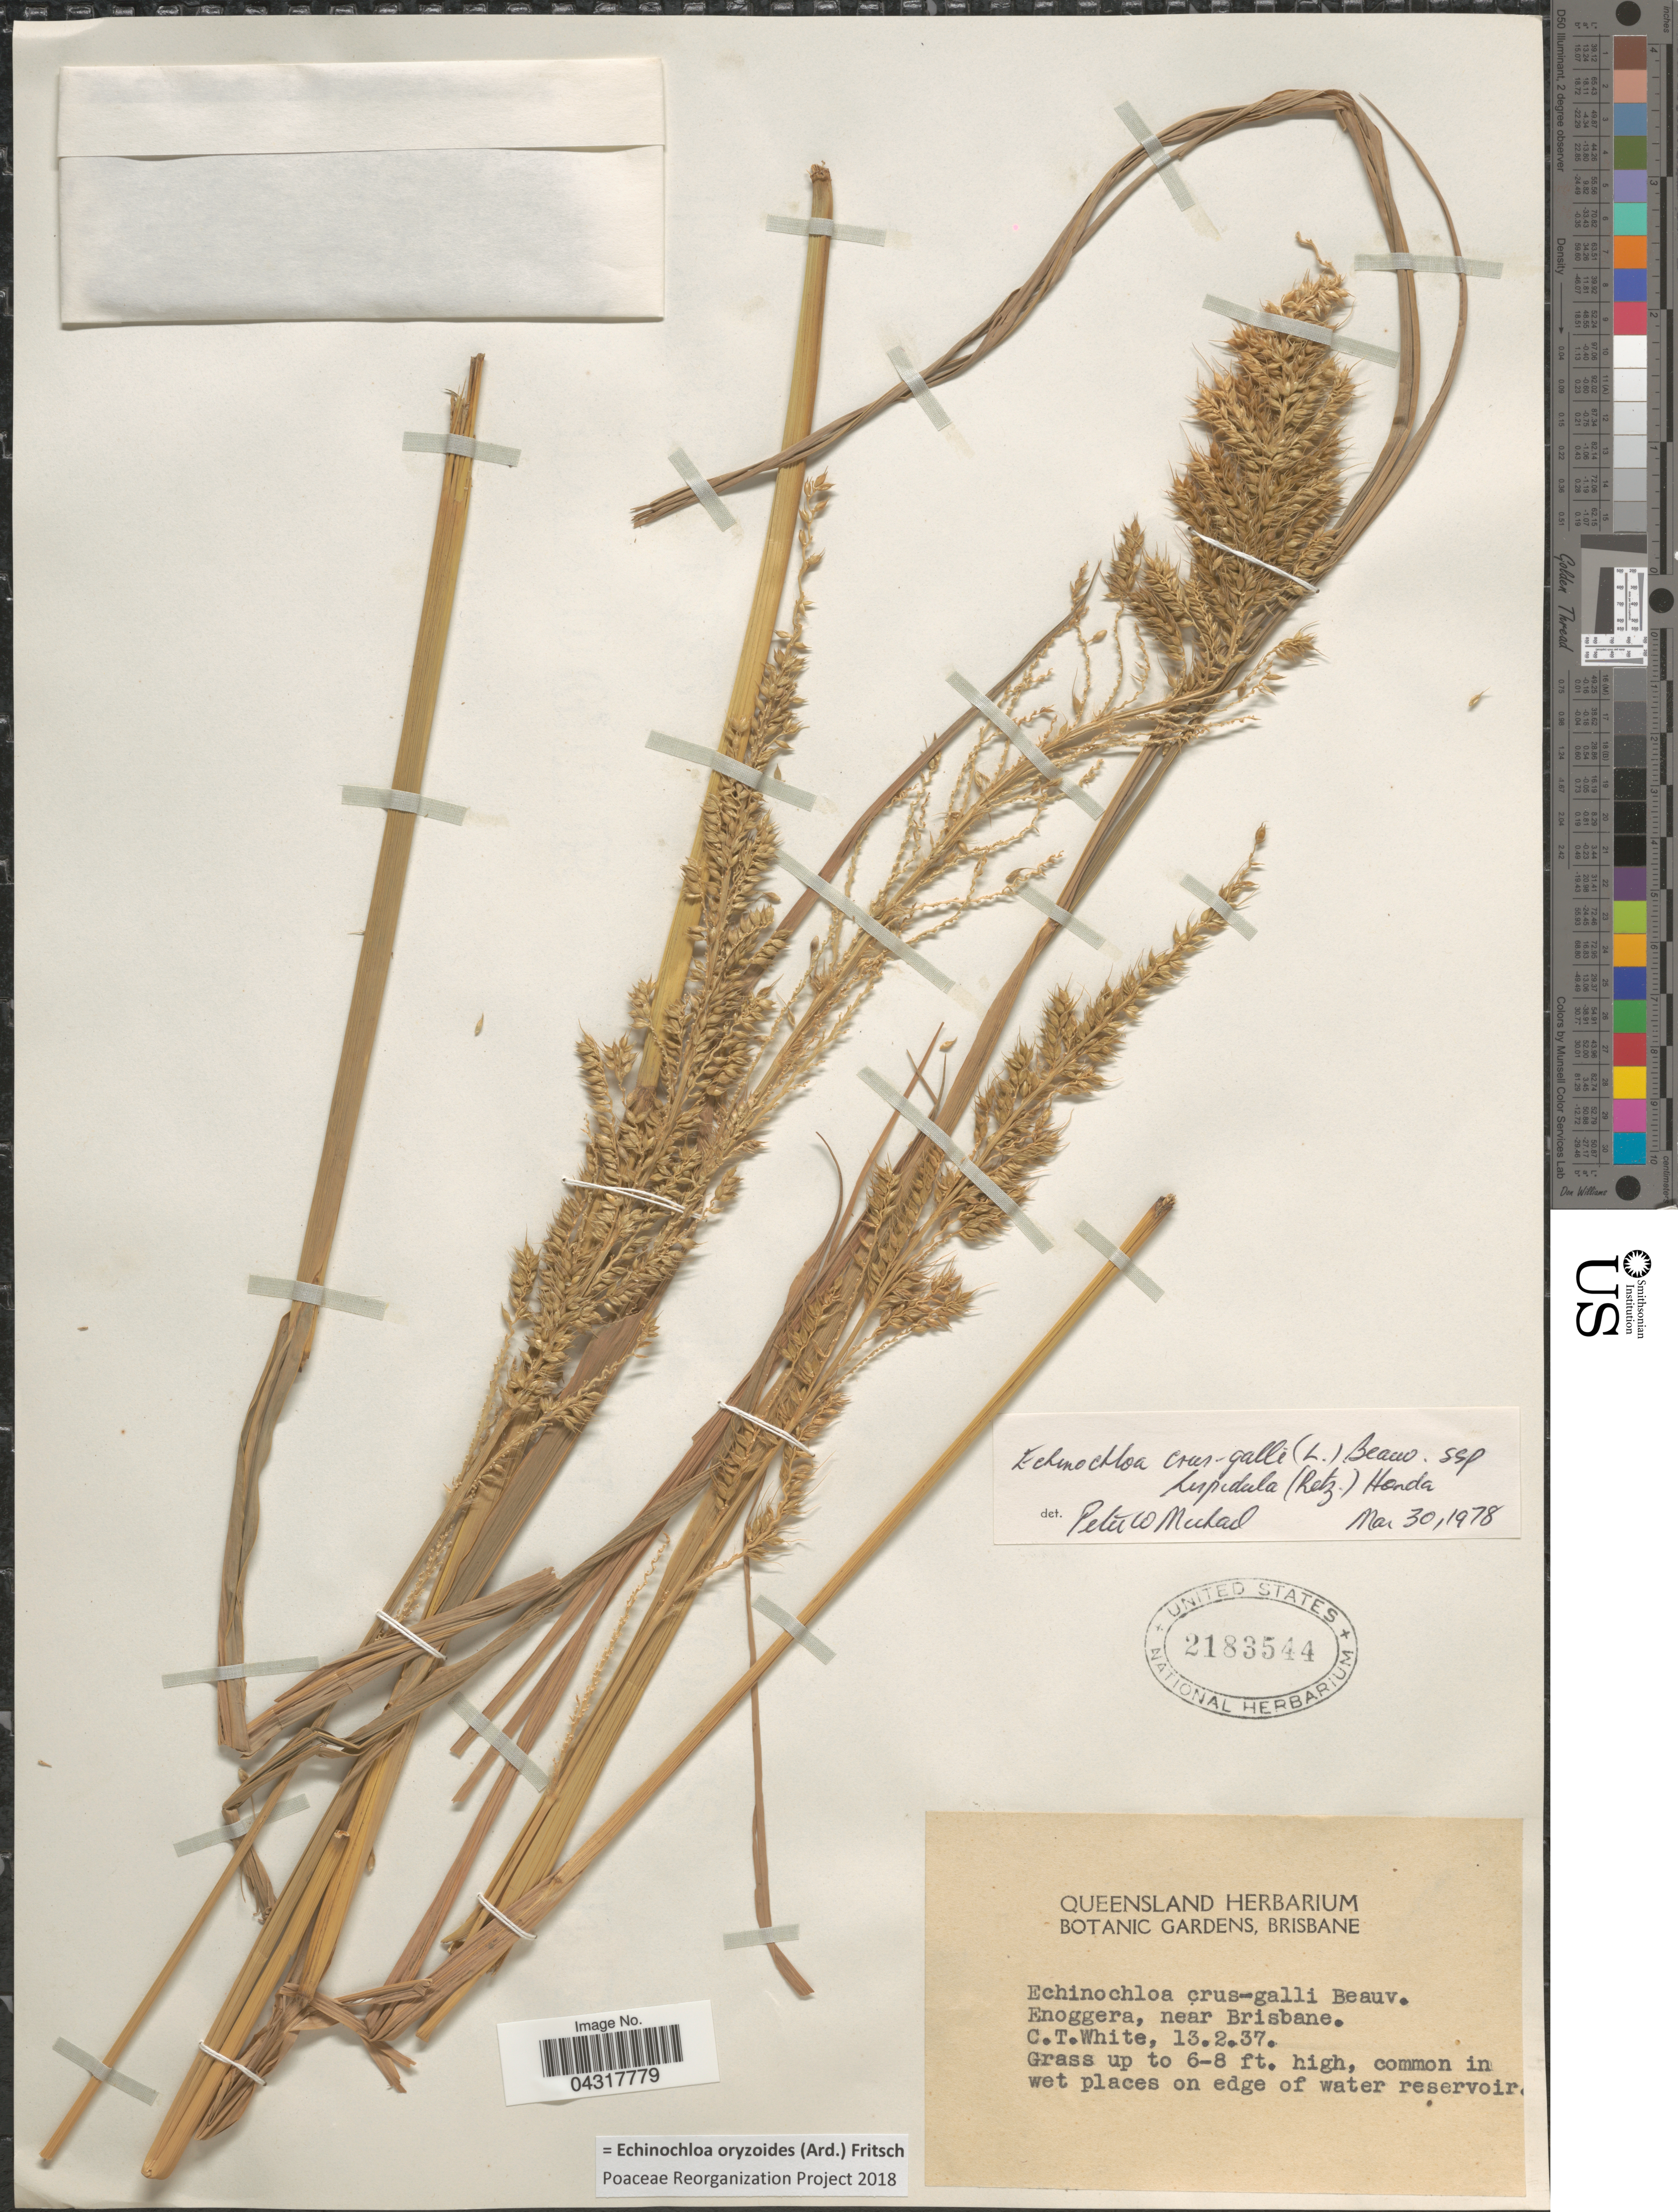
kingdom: Plantae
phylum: Tracheophyta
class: Liliopsida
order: Poales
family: Poaceae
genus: Echinochloa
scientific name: Echinochloa oryzoides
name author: (Ard.) Fritsch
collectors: C. T. White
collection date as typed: Transcribed d/m/y: 13/2/37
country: Australia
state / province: Queensland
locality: Enoggera, near Brisbane.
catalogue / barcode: US 2183544